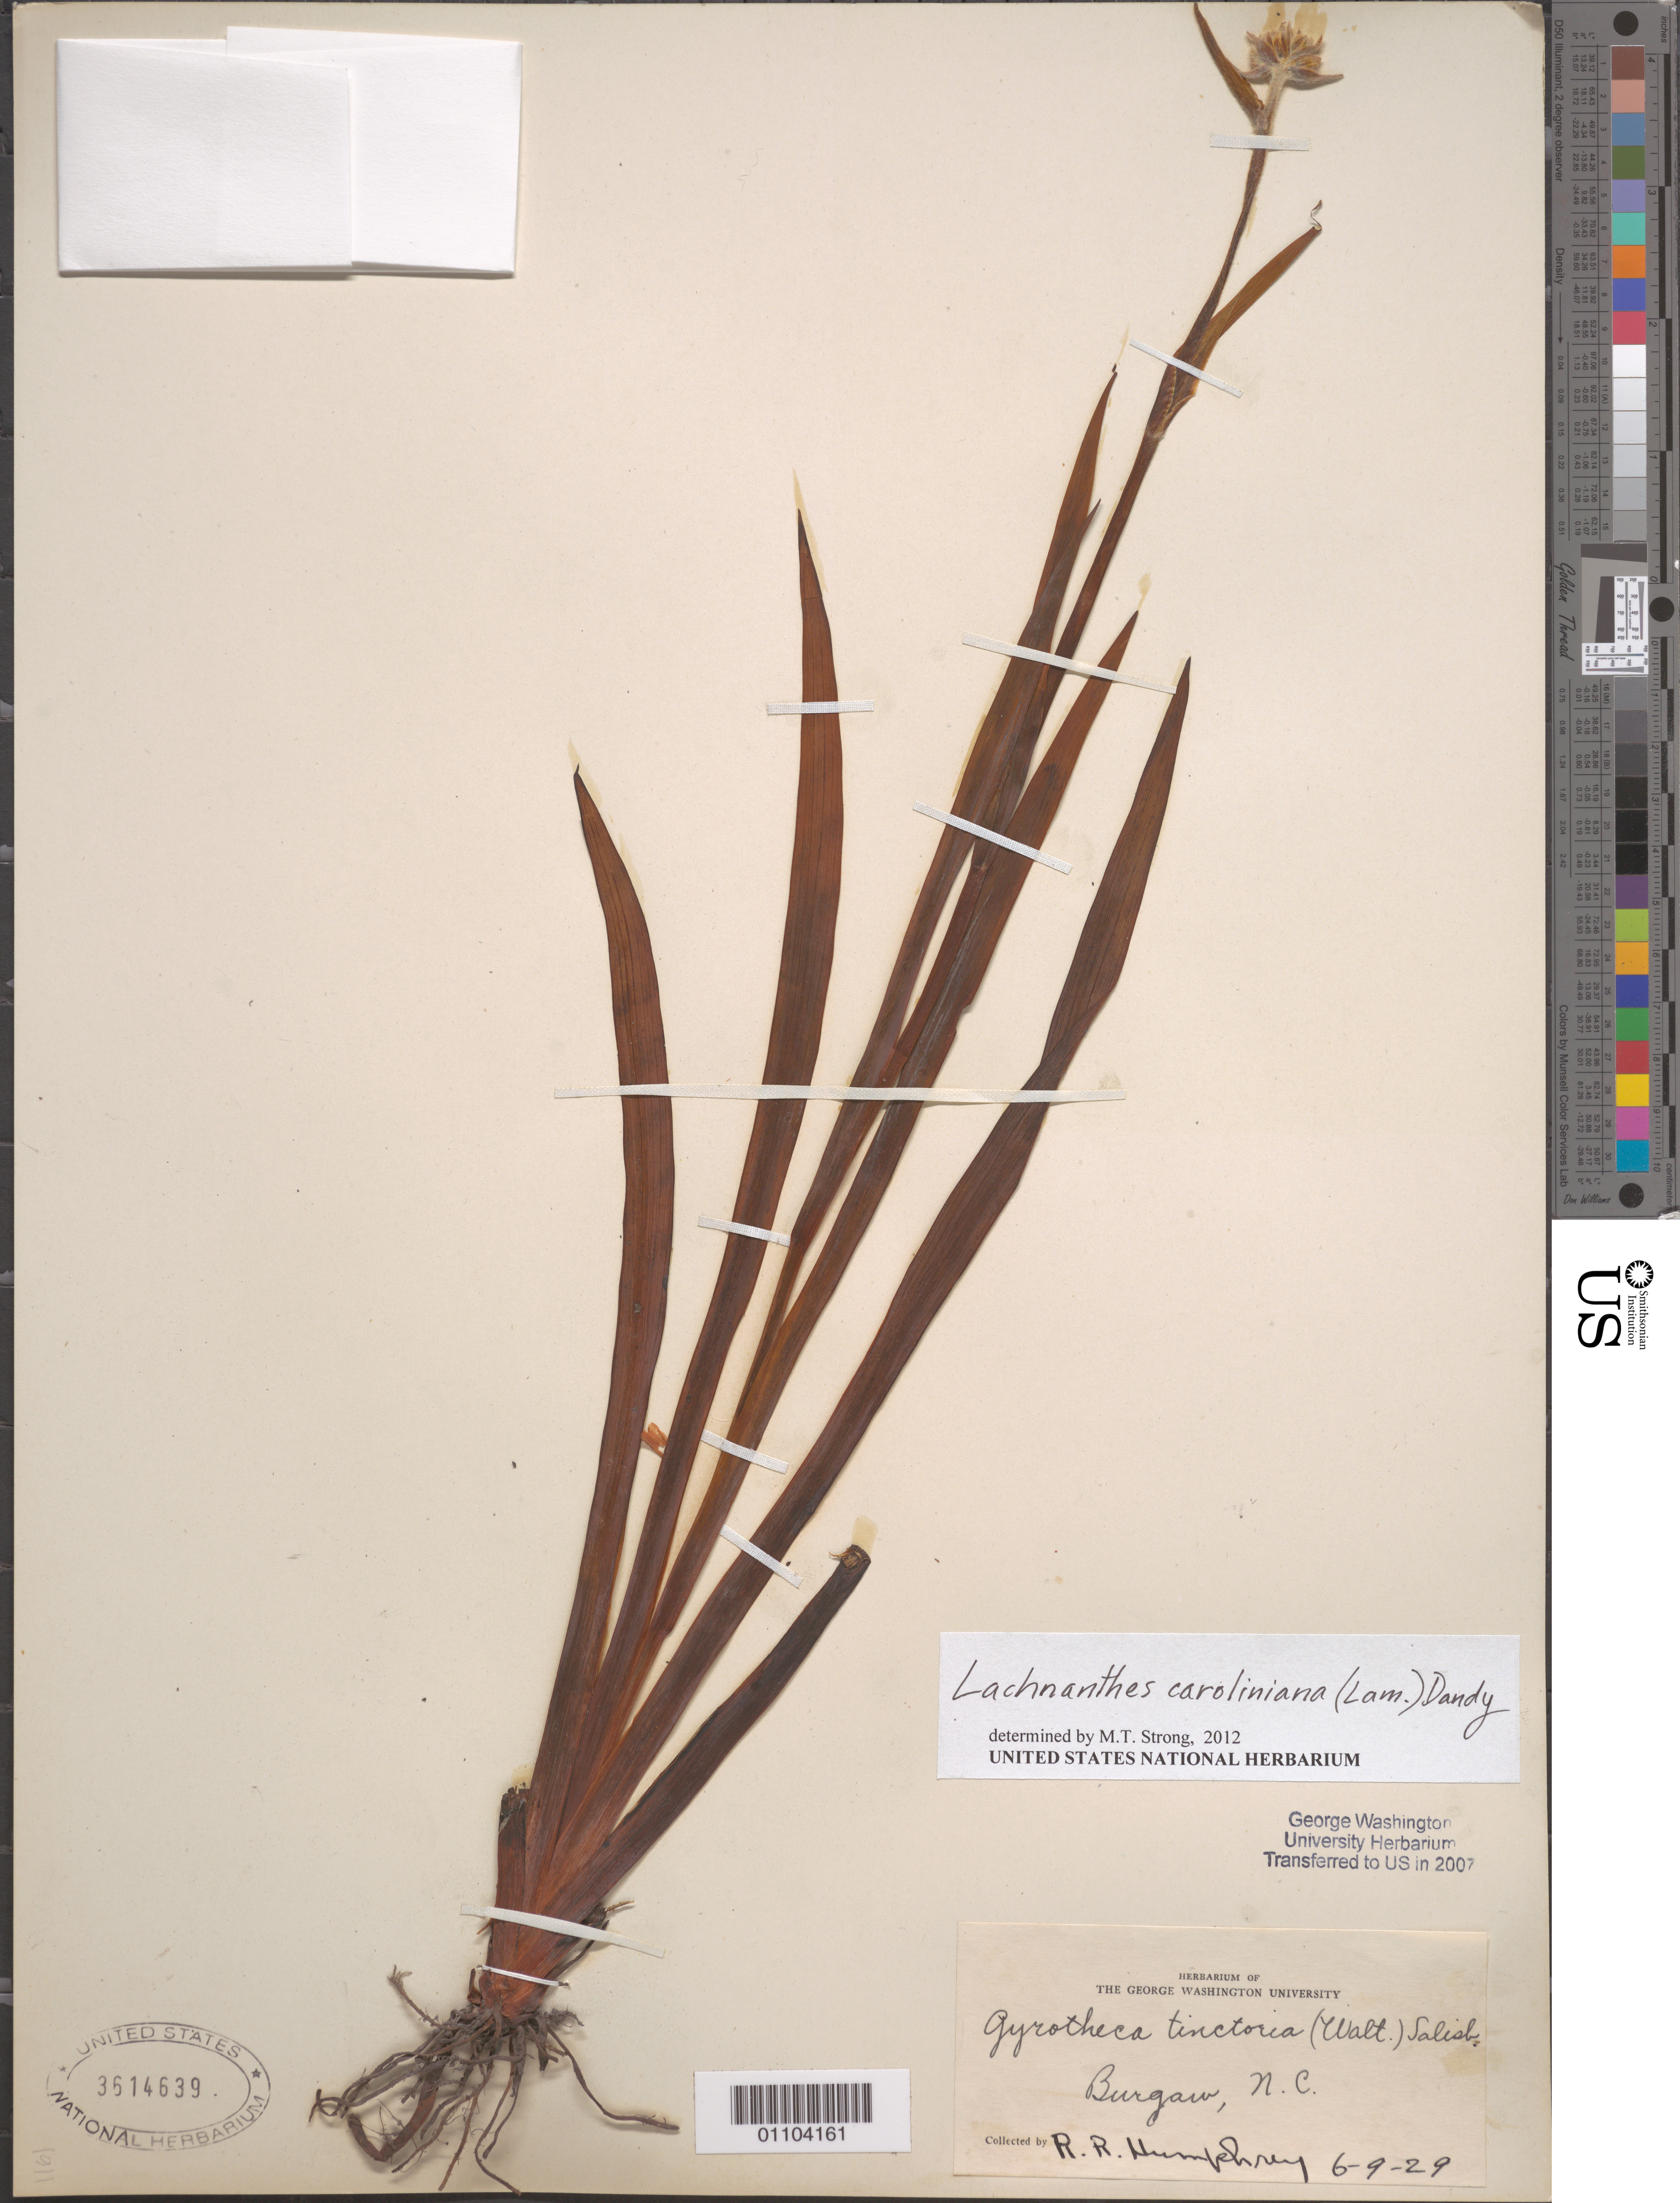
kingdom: Plantae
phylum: Tracheophyta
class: Liliopsida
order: Commelinales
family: Haemodoraceae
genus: Lachnanthes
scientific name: Lachnanthes caroliniana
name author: (Lam.) Dandy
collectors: R. Humphrey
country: United States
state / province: North Carolina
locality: Burgaw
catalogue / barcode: US 3614639